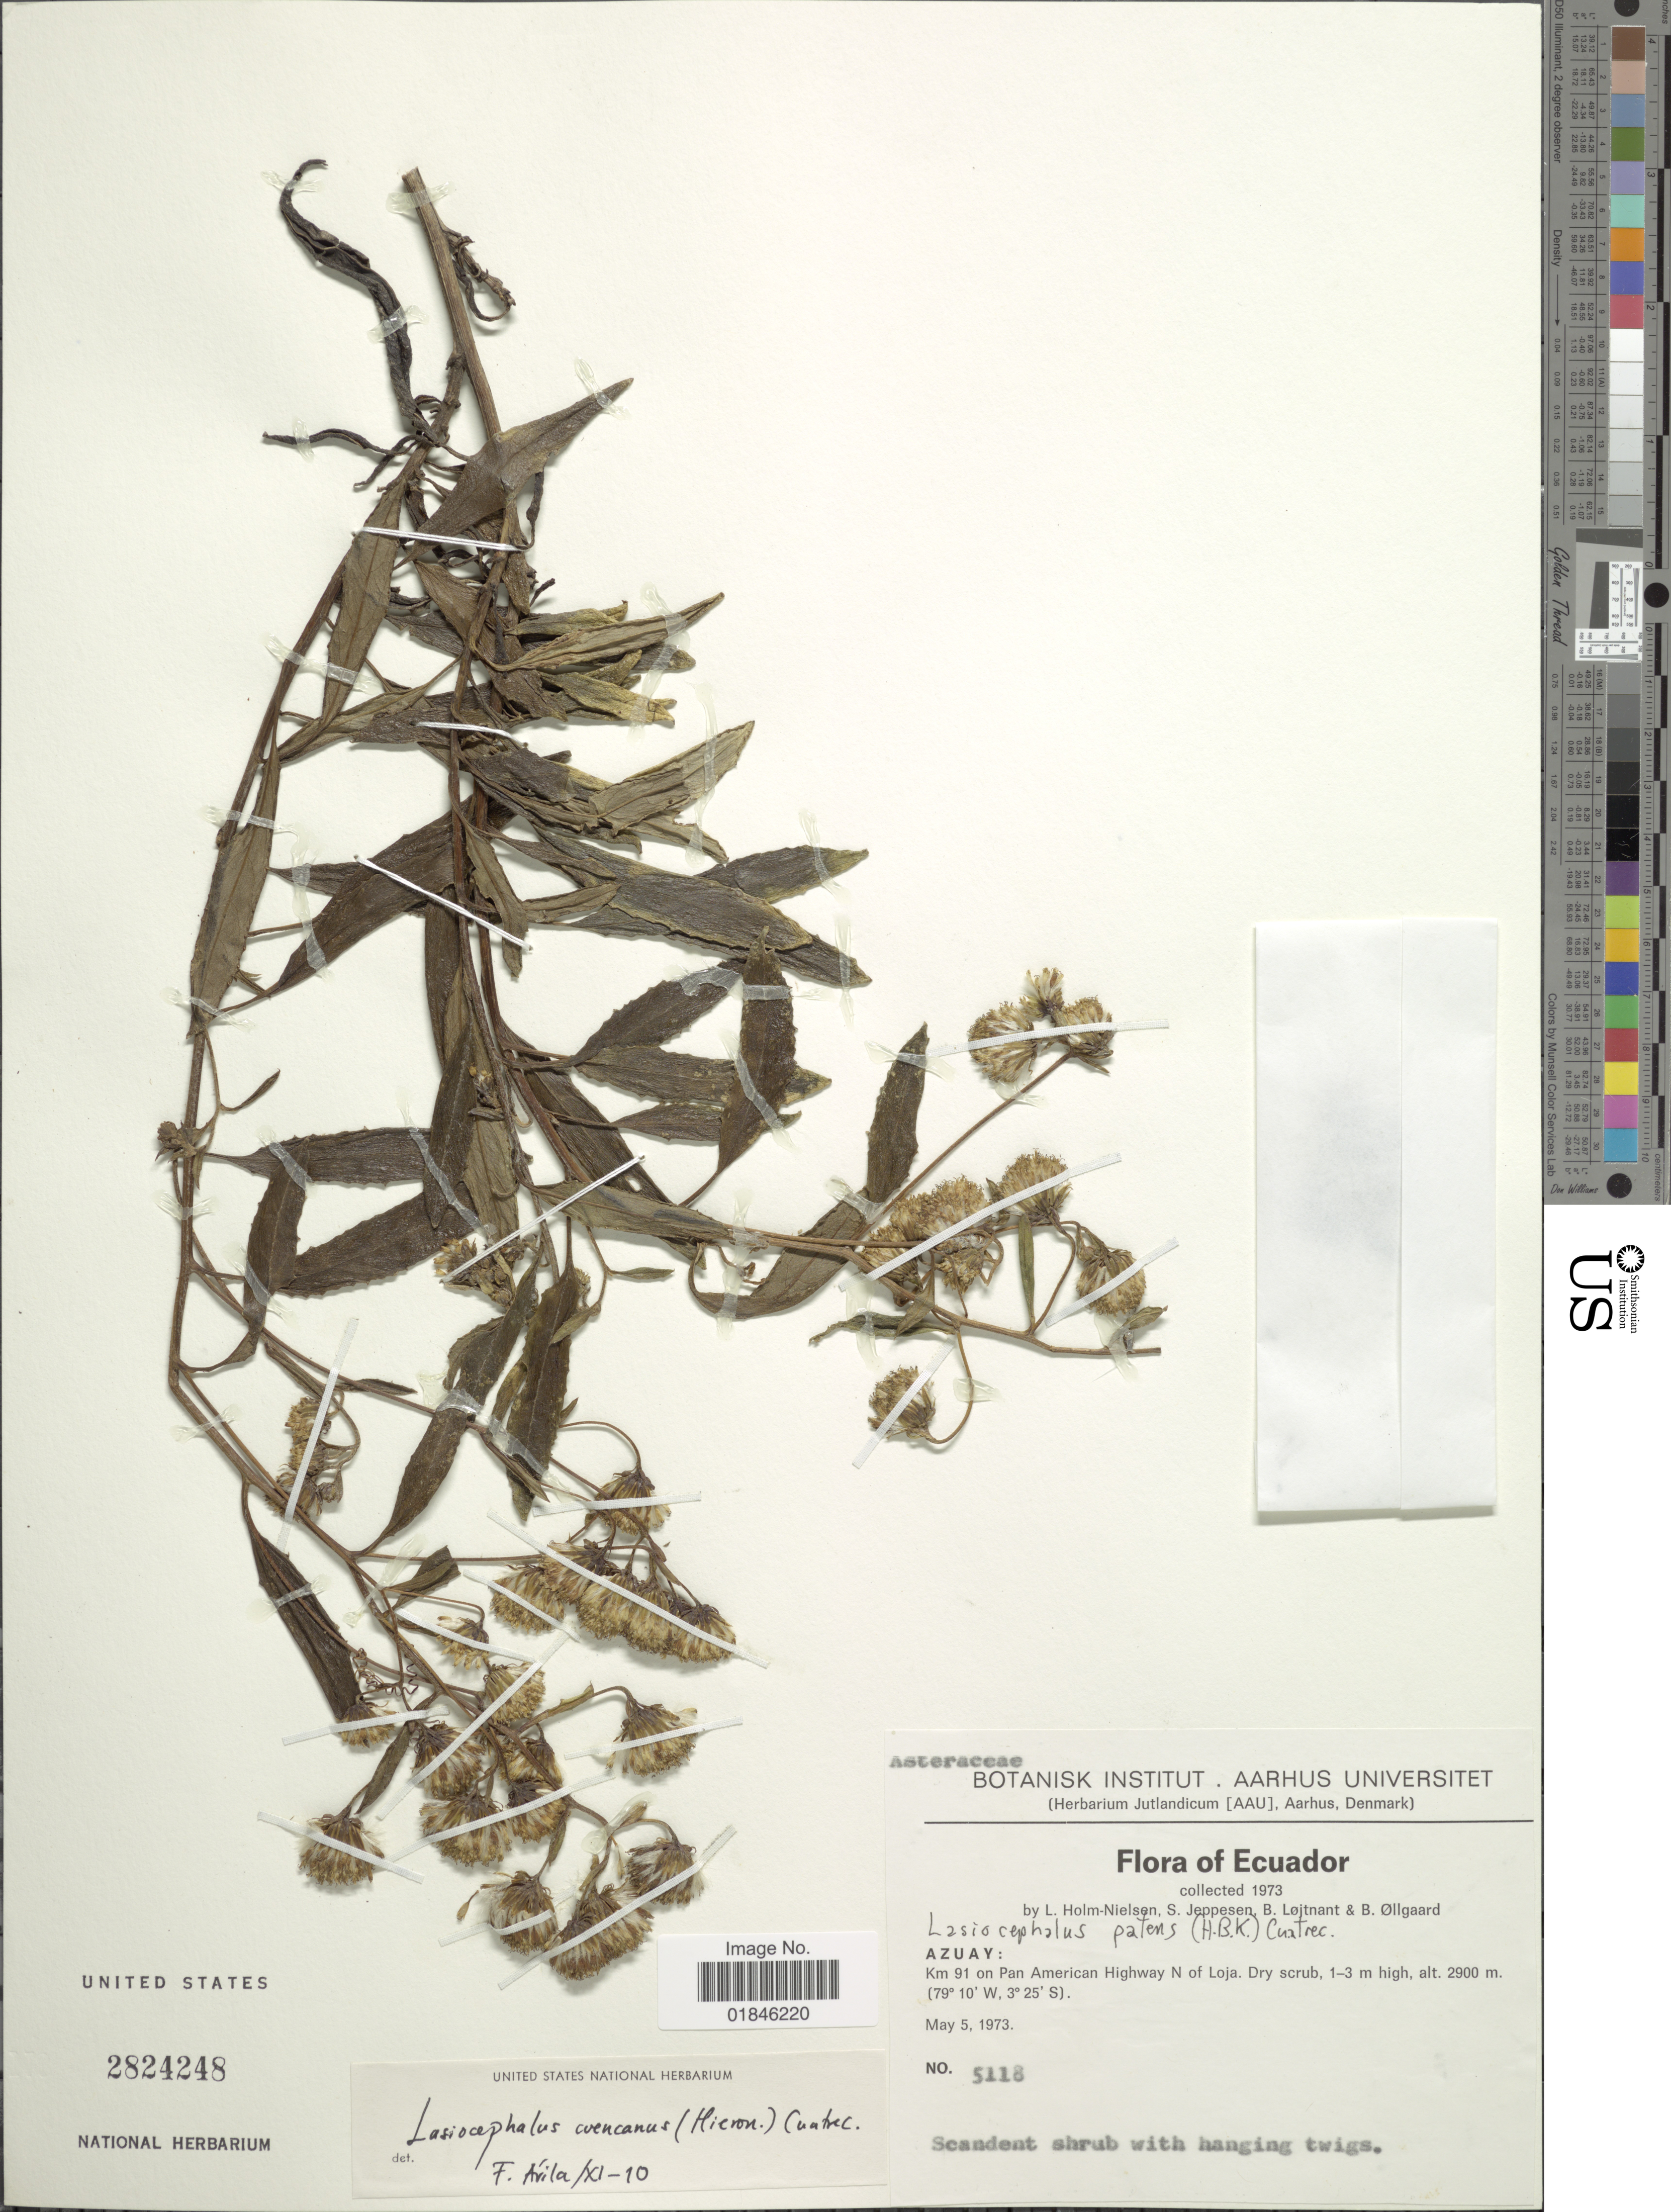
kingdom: Plantae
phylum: Tracheophyta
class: Magnoliopsida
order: Asterales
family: Asteraceae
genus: Senecio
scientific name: Senecio cuencanus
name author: Hieron.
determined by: Salomon, Luciana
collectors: L. B. Holm-Nielsen, S. Jeppesen, B. Löjtnant & B. Øllgaard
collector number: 5118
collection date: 1973-05-05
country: Ecuador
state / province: Azuay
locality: Azuay: Km 91 on Pan American Highway N of Loja.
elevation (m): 2900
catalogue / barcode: US 2824248